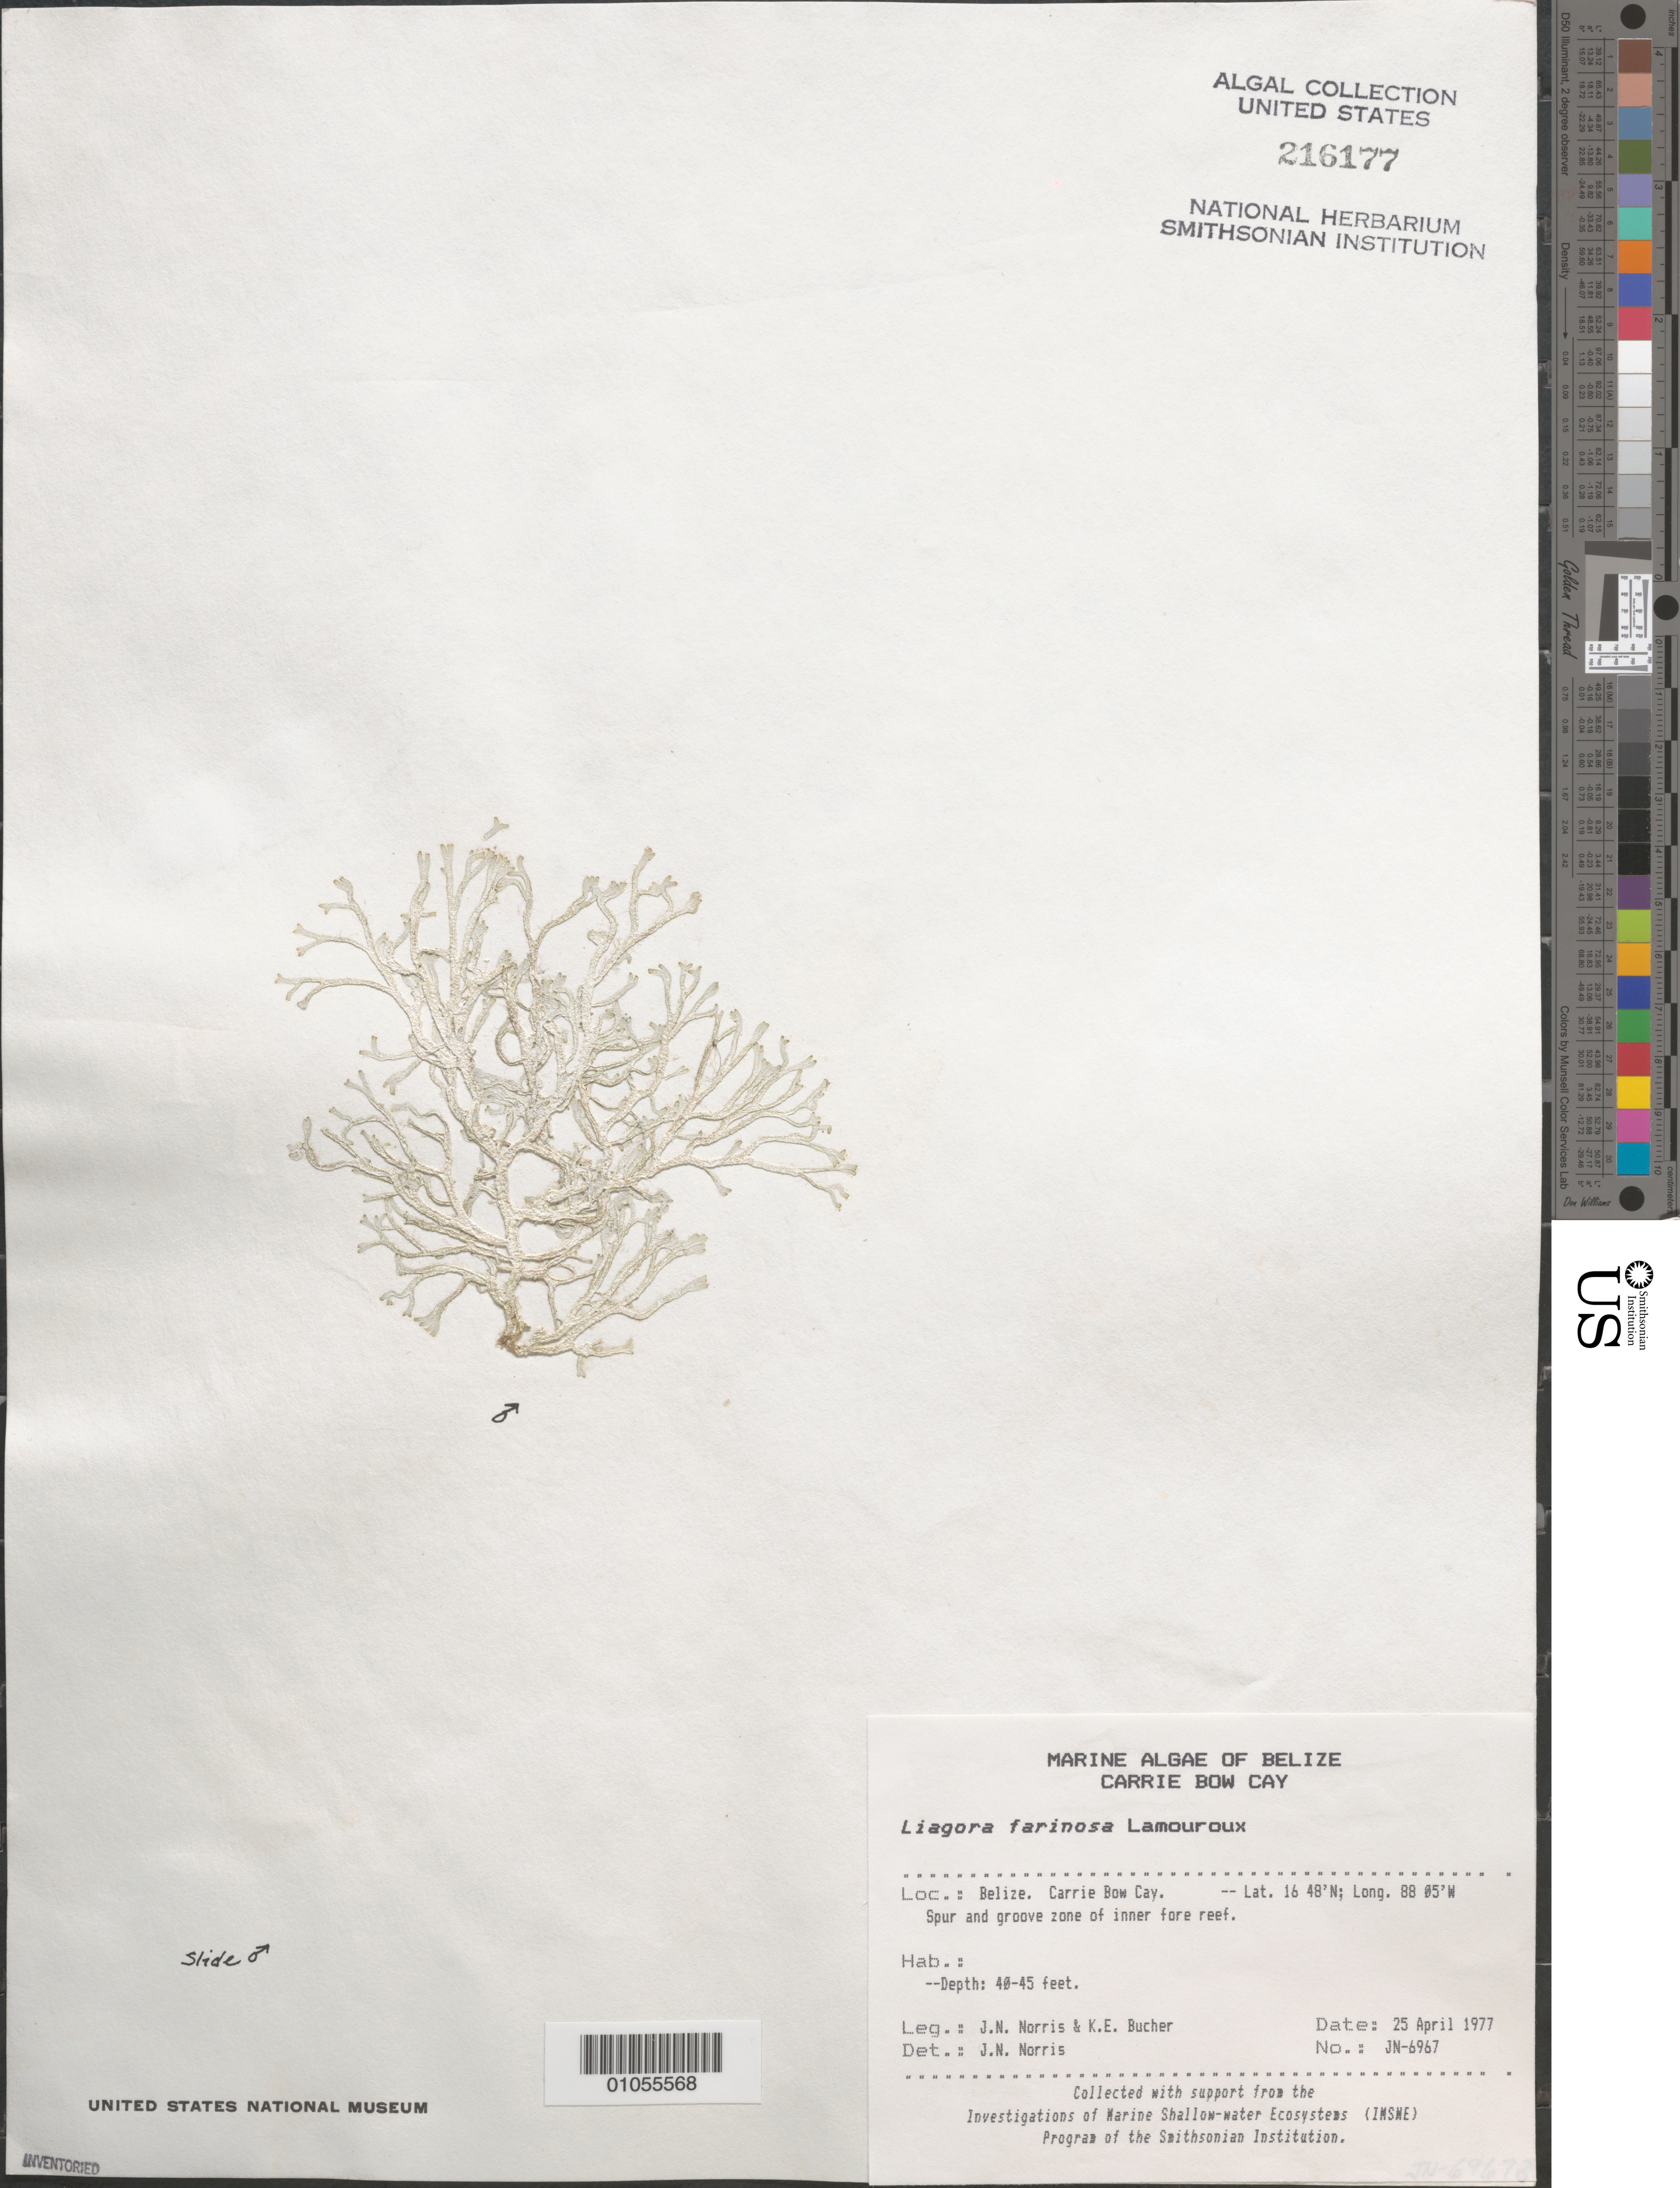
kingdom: Plantae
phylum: Rhodophyta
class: Florideophyceae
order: Nemaliales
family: Liagoraceae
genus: Liagora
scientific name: Liagora farinosa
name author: J.V.Lamouroux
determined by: Norris, James N.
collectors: J. N. Norris & K. E. Bucher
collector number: JN-6967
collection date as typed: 25 Apr 1977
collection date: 1977-04-25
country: Belize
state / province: Stann Creek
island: Carrie Bow Cay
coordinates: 16 48'N, 88 05'W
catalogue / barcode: US 216177